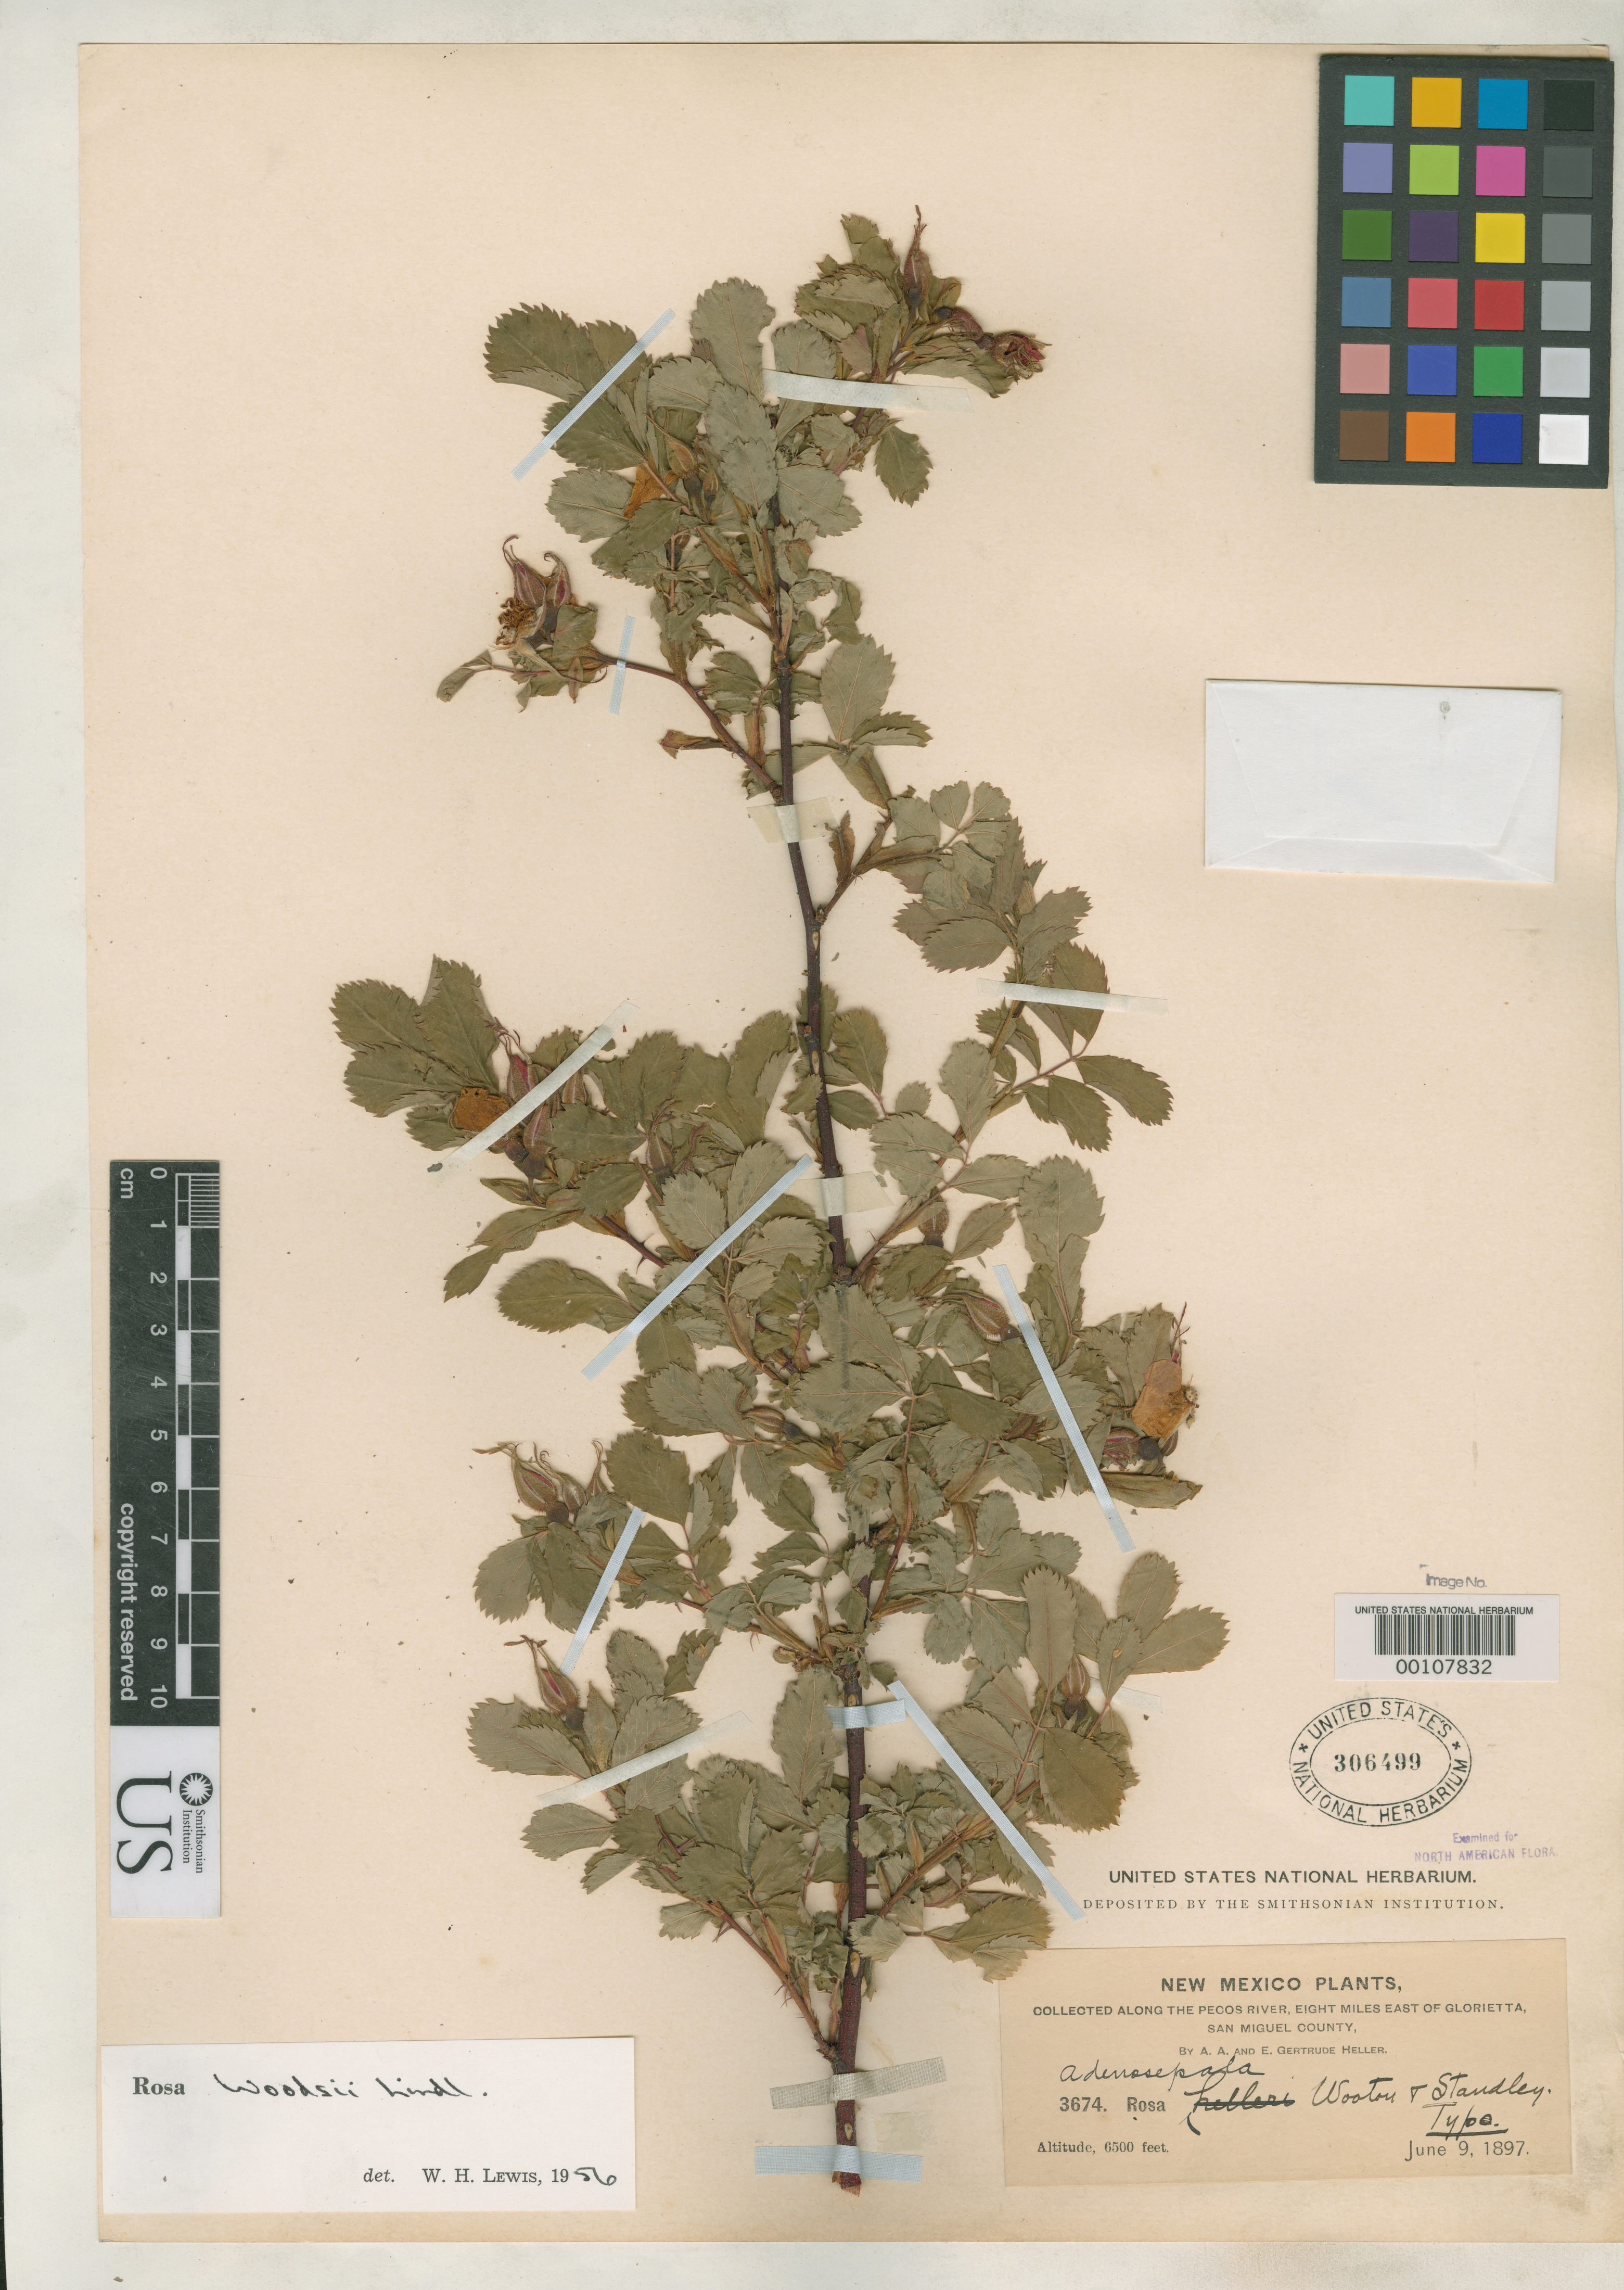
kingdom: Plantae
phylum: Tracheophyta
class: Magnoliopsida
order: Rosales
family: Rosaceae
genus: Rosa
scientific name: Rosa adenosepala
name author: Wooton & Standl.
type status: Holotype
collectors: A. A. Heller & E. G. Heller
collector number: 3674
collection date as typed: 09 Jun 1897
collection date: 1897-06-09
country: United States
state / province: New Mexico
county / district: San Miguel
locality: Pecos River E of Glorieta; alt. 1950.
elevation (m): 1950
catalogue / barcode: US 306499